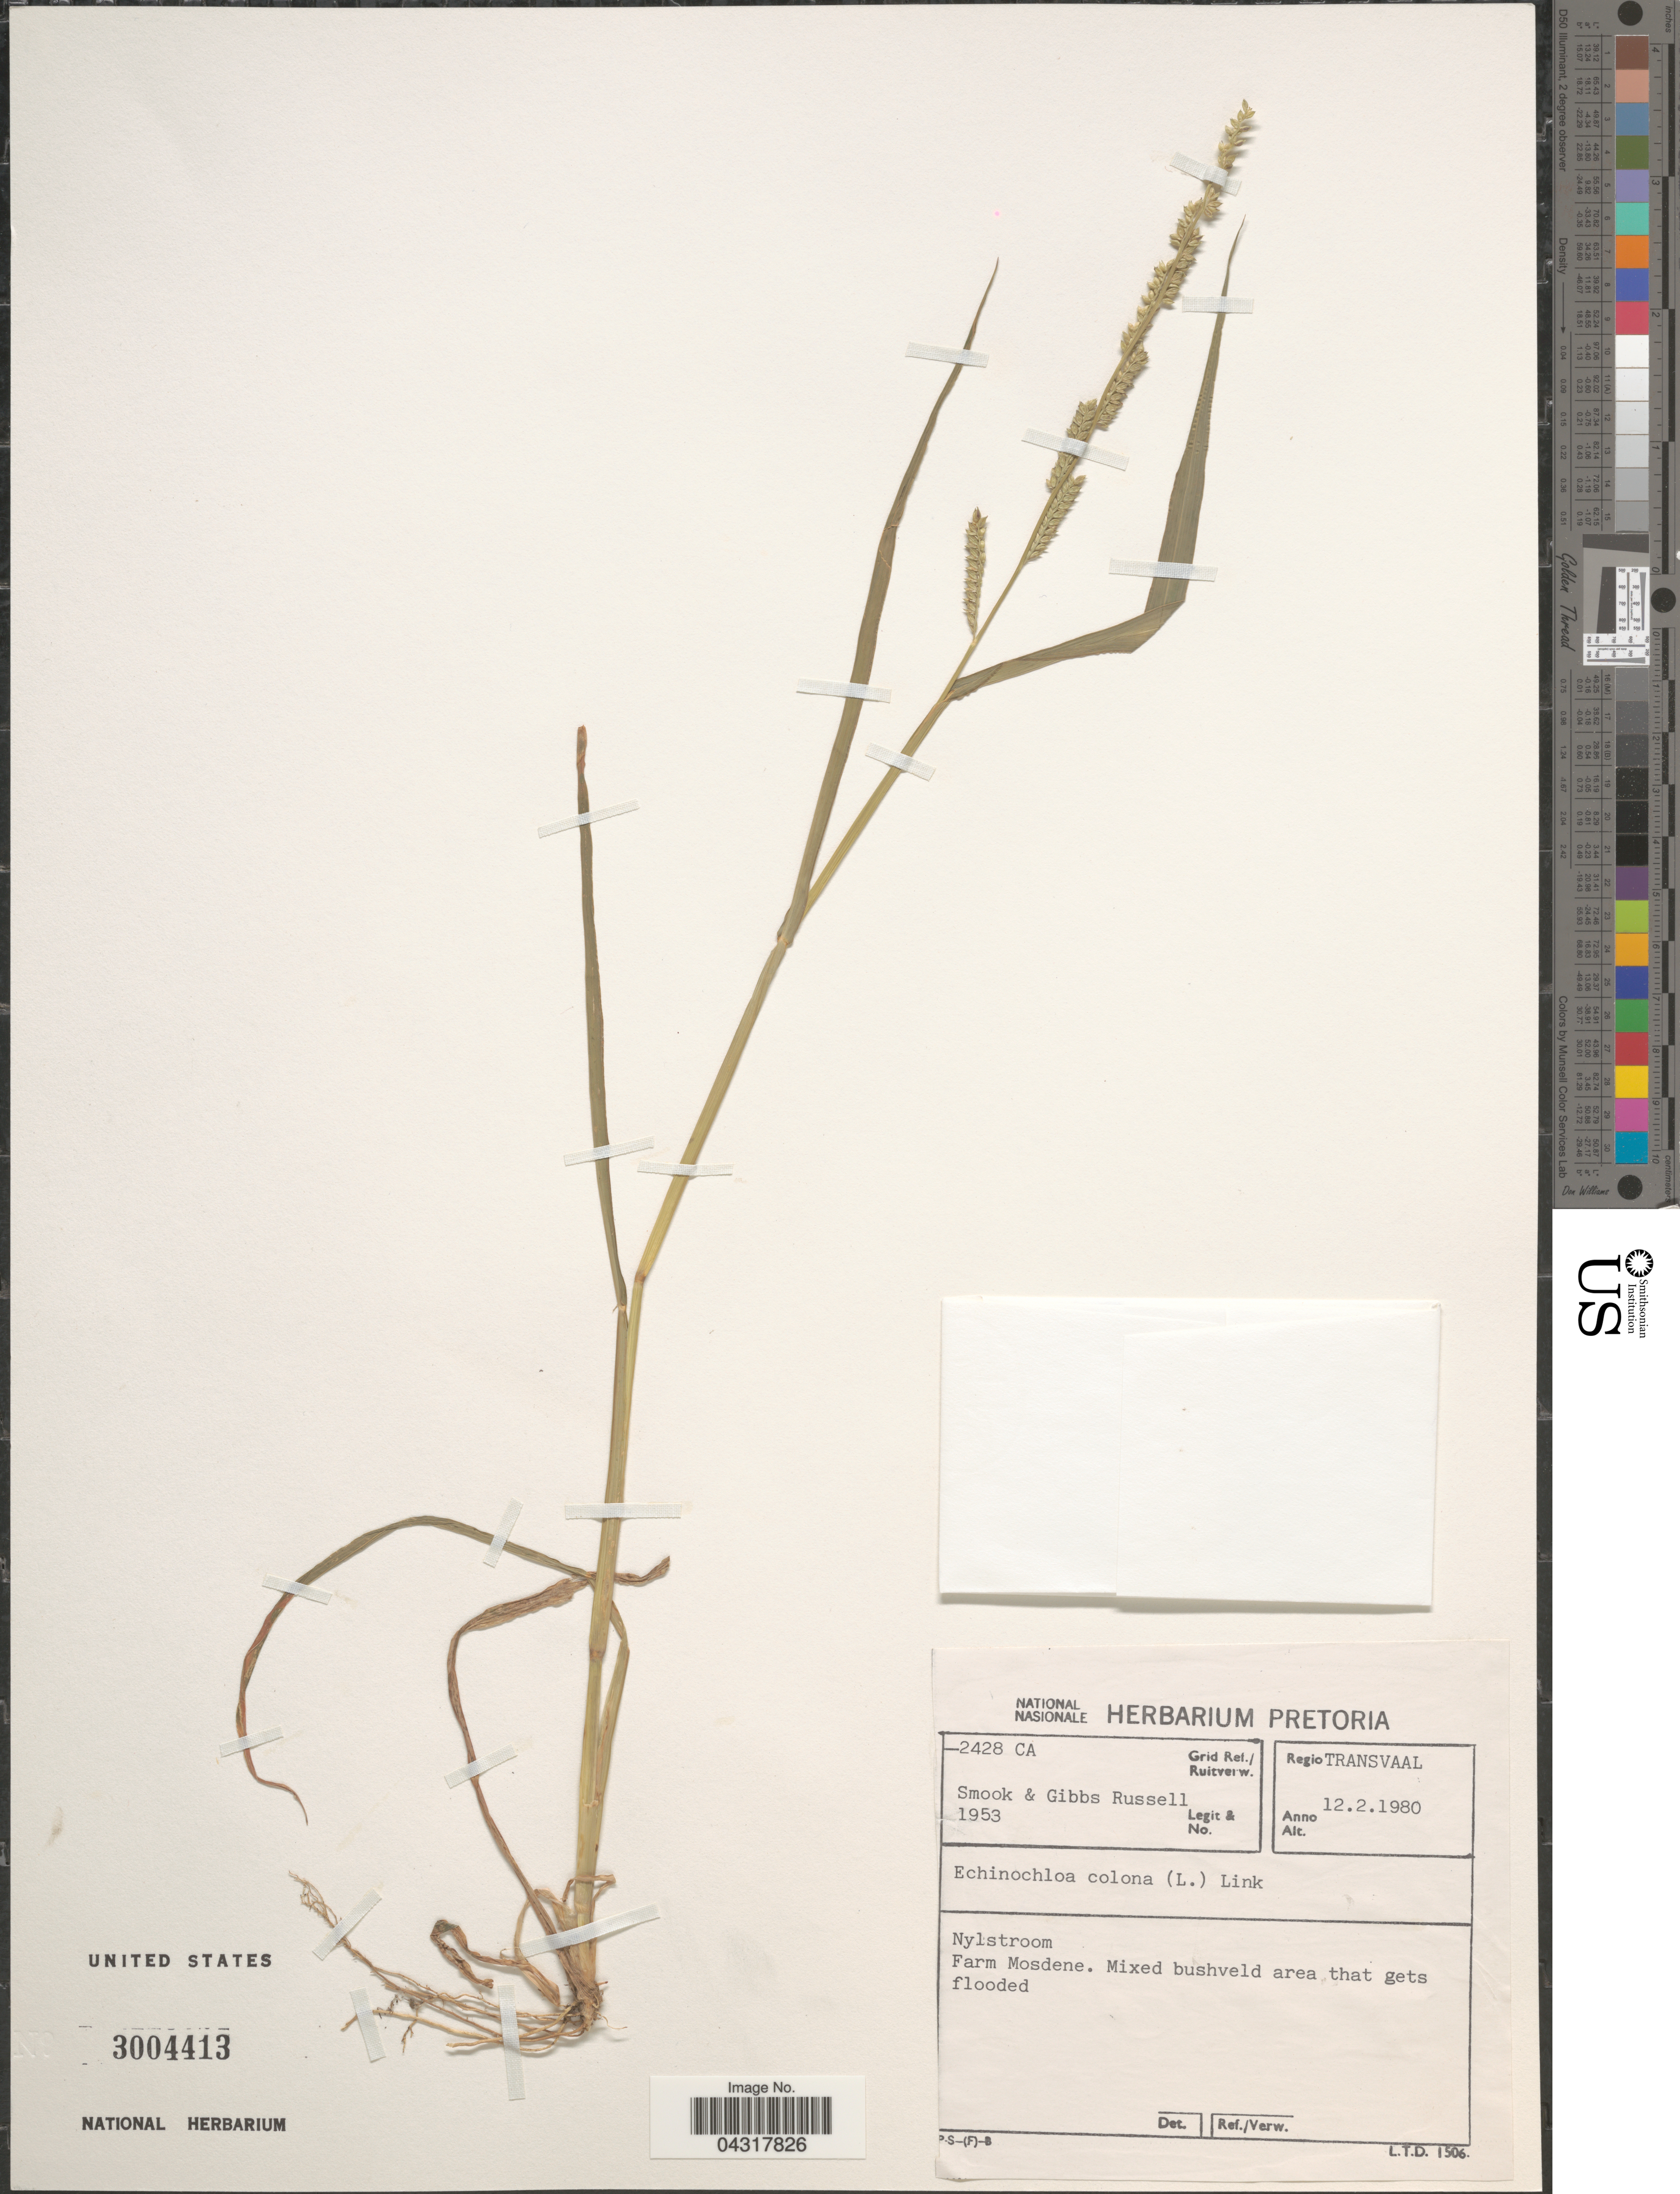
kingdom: Plantae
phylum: Tracheophyta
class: Liliopsida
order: Poales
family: Poaceae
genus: Echinochloa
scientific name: Echinochloa colona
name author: (L.) Link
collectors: L. Smook & G. Russell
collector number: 1953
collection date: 1980-02-12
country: South Africa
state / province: Limpopo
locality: Regio Transvaal. 2428 CA Grid Ref./ Ruitverw. Nylstroom. Farm Mosdene.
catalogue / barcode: US 3004413